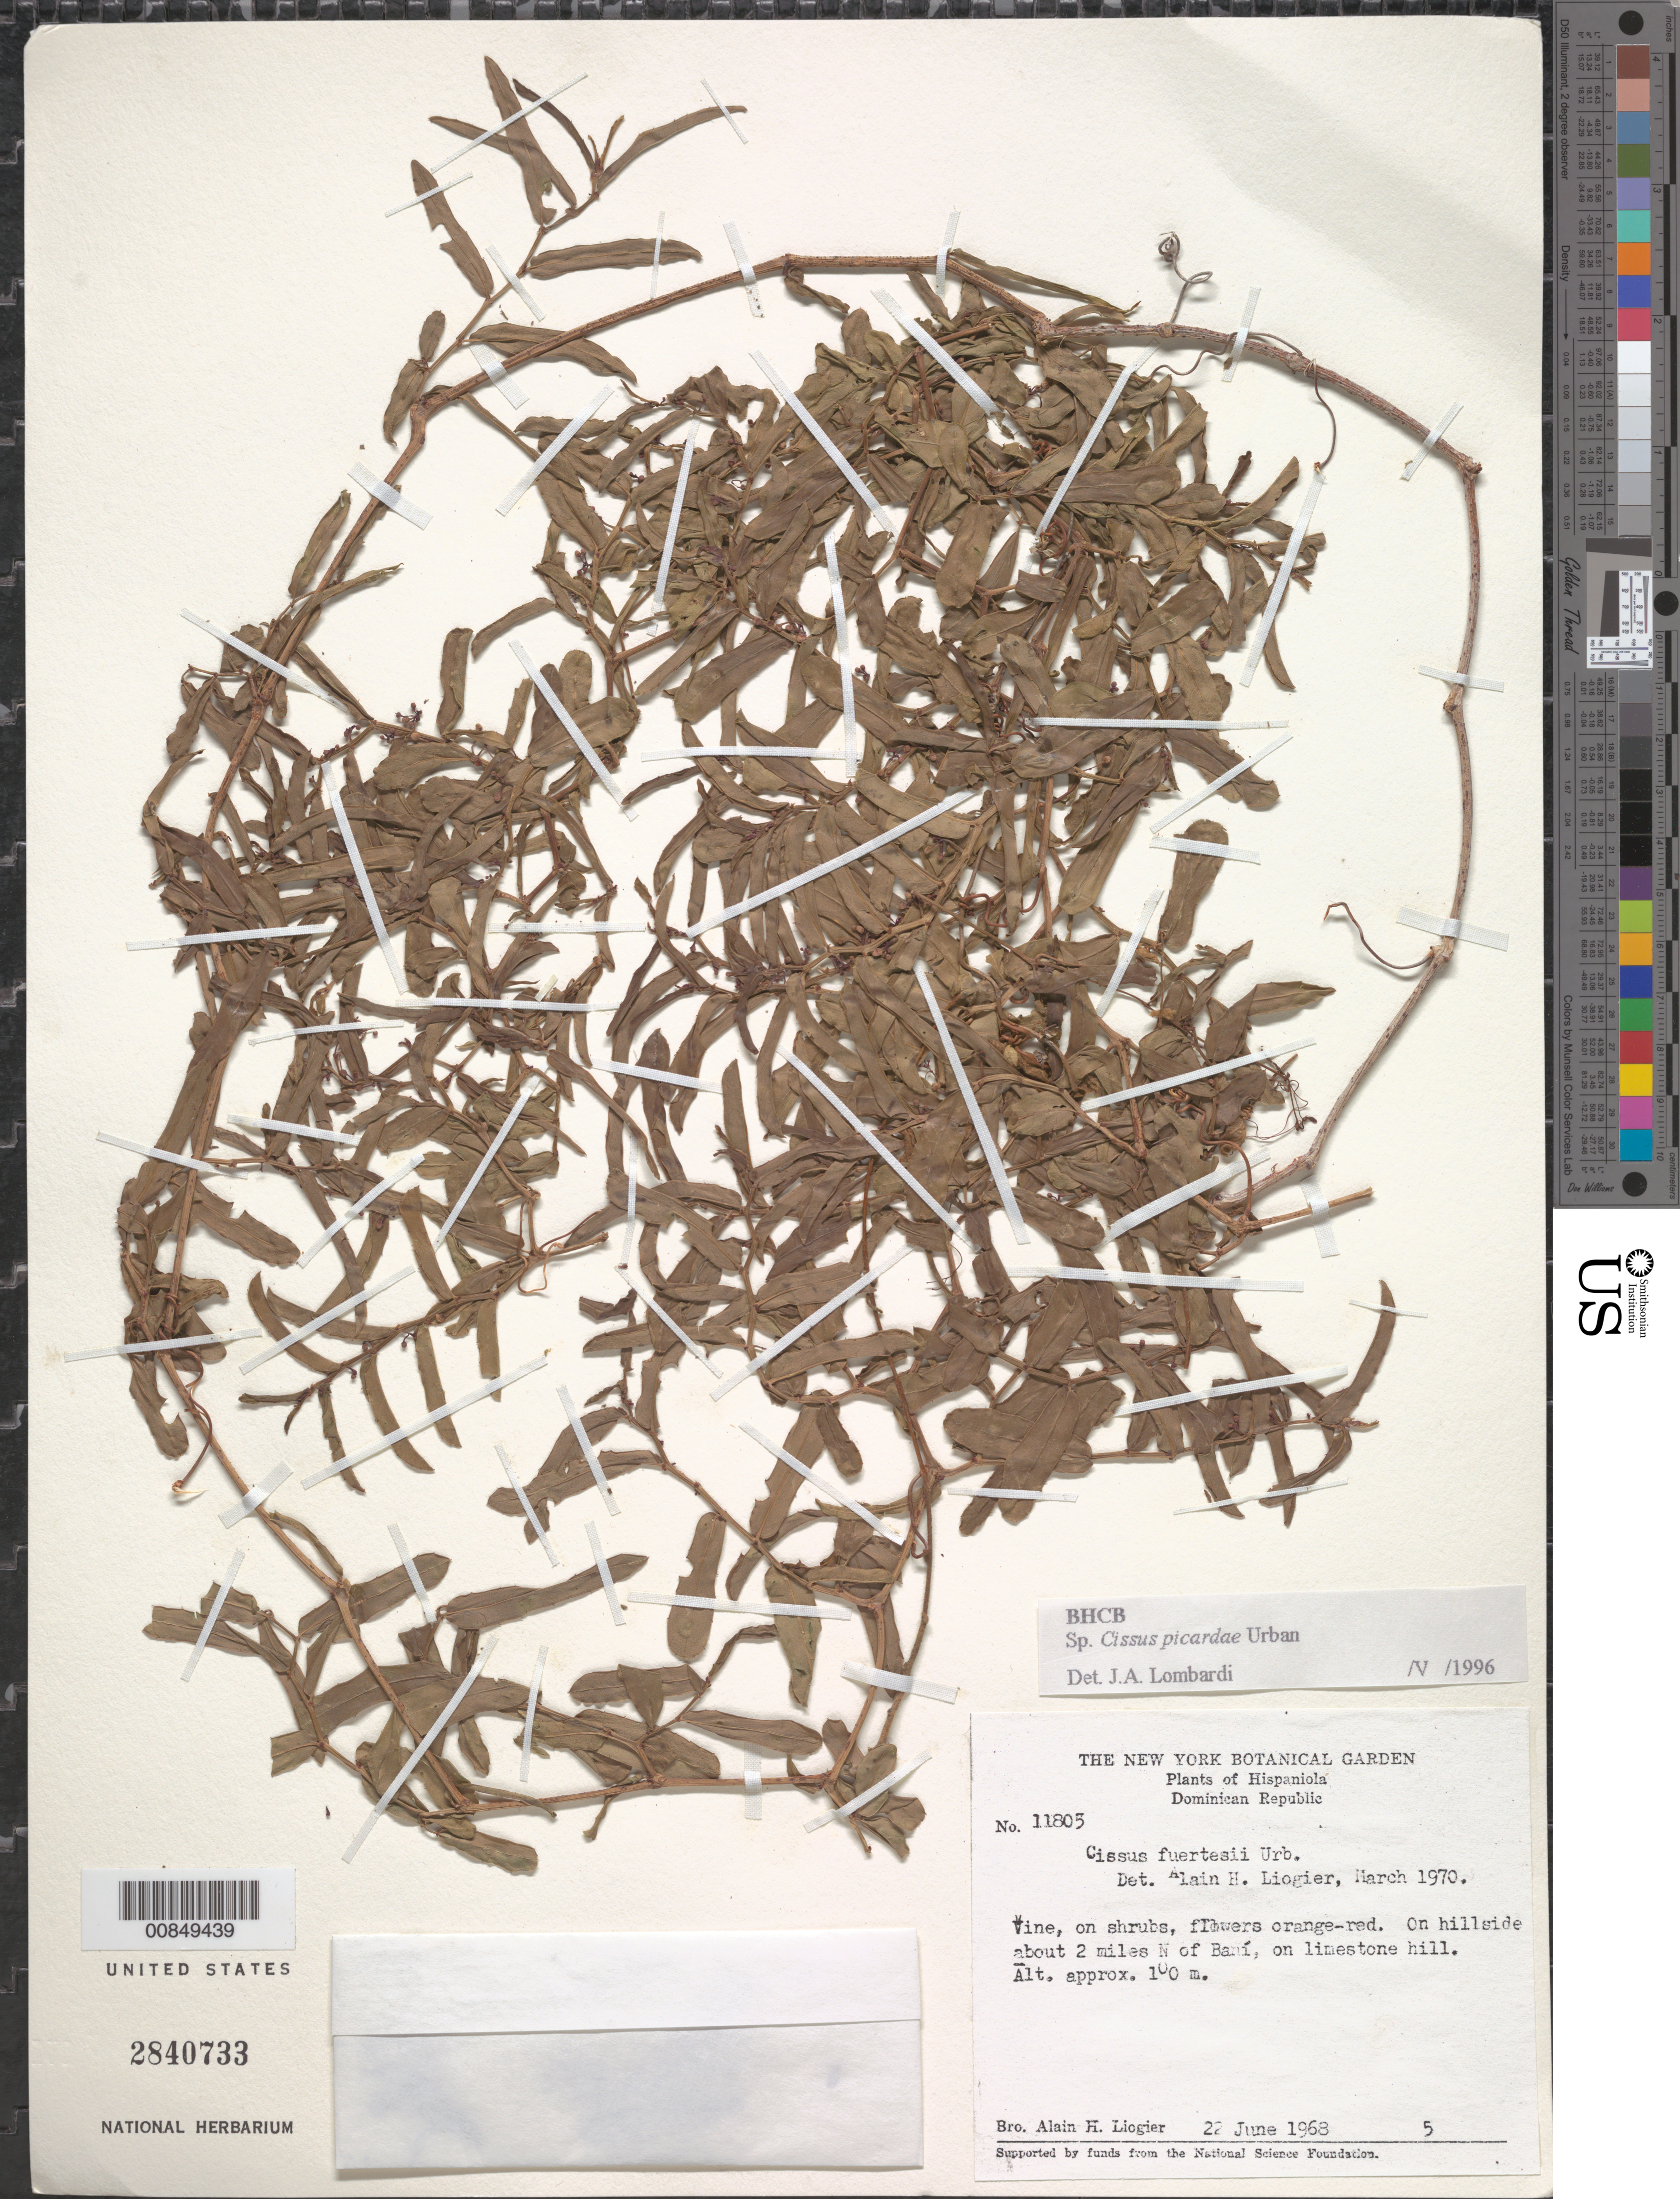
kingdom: Plantae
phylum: Tracheophyta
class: Magnoliopsida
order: Vitales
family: Vitaceae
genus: Cissus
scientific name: Cissus picardae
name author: Urb.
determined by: Lombardi, Julio A.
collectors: A. H. Liogier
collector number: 11805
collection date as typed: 22 Jun 1968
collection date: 1968-06-22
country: Dominican Republic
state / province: Peravia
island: Hispaniola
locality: About 2 miles N of Baní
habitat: On shrubs on hillside of limestone hills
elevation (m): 100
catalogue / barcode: US 2840733